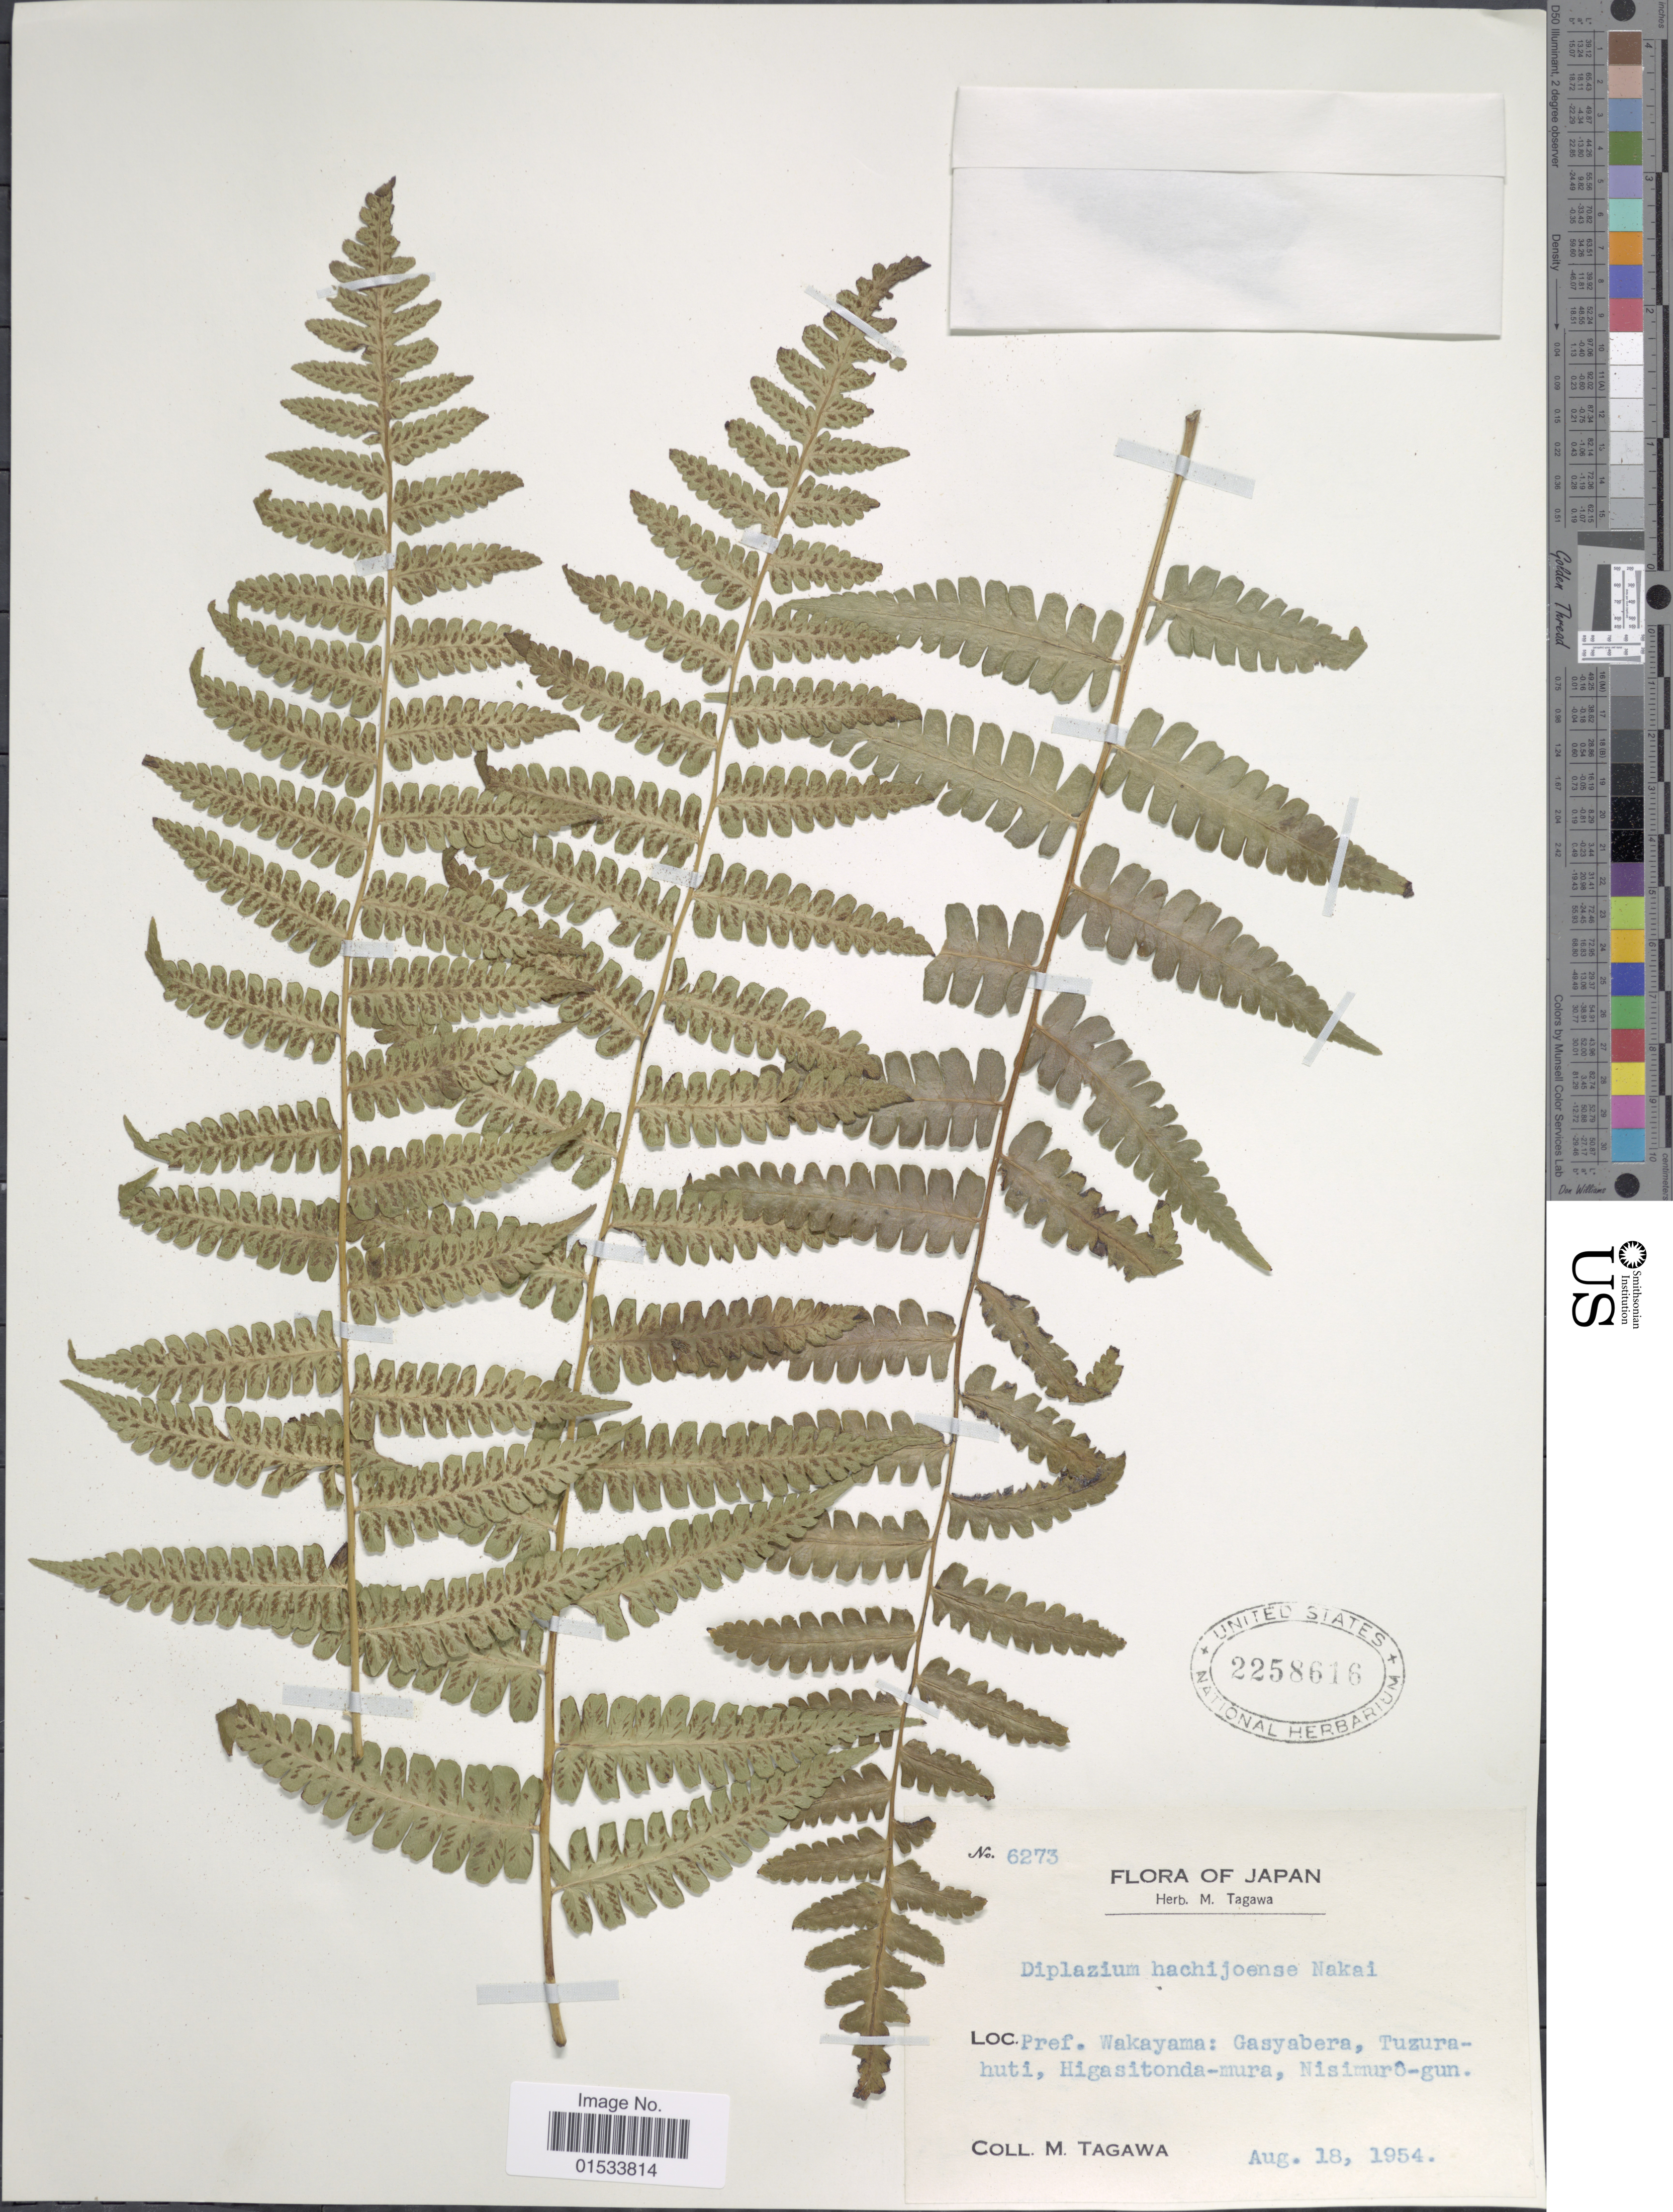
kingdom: Plantae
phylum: Tracheophyta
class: Polypodiopsida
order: Polypodiales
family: Athyriaceae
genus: Diplazium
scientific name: Diplazium hachijoense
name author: Nakai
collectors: M. Tagawa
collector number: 6273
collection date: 1954-08-18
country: Japan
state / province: Wakayama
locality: Gasyabera, Tuzura-huti, Higasitonda- mura, Nismurô- gun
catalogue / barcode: US 2258616